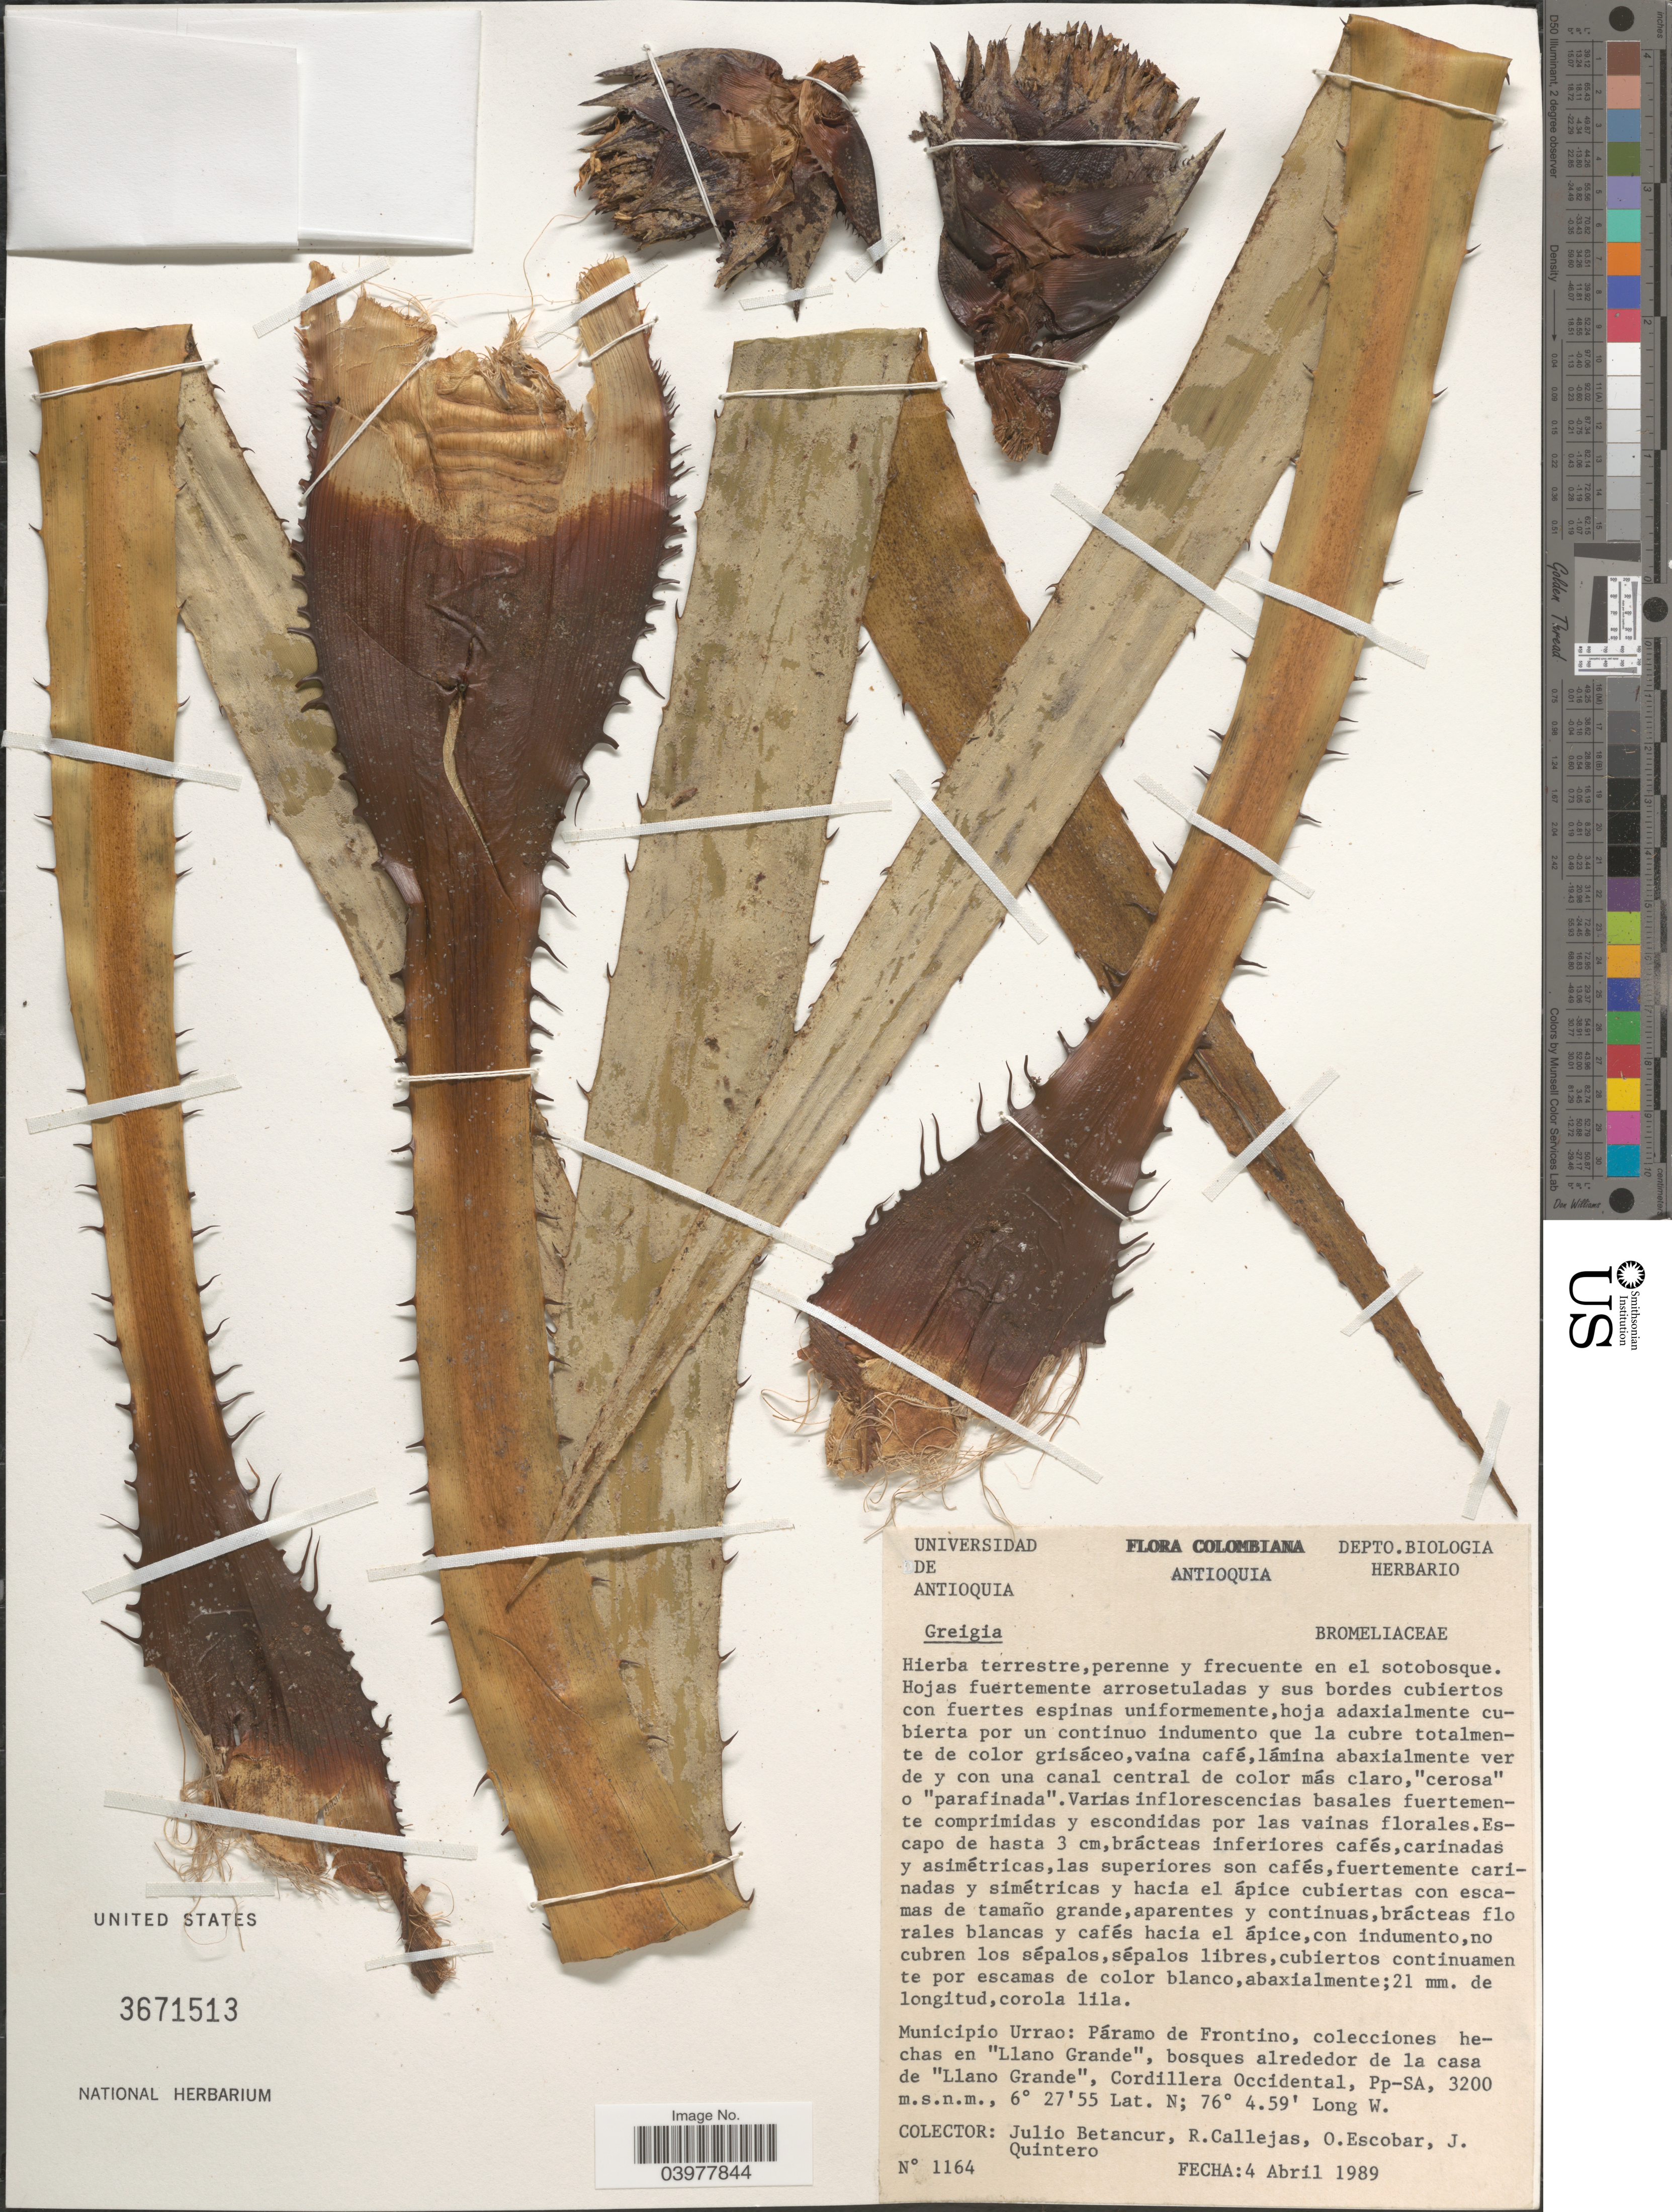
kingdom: Plantae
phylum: Tracheophyta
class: Liliopsida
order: Poales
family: Bromeliaceae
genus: Greigia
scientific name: Greigia vulcanica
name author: André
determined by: Aguirre-Santoro, Julian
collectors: J. Betancur, R. Callejas, O. Escobar & J. Quintero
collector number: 1164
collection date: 1989-04-04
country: Colombia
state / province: Antioquia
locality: Municipio Urrao: Páramo de Frontino, hechas en "Llano Grande", bosques alrededor de la casa de "Llano Grande", Cordillera Occidental.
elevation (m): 3200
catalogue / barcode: US 3671513